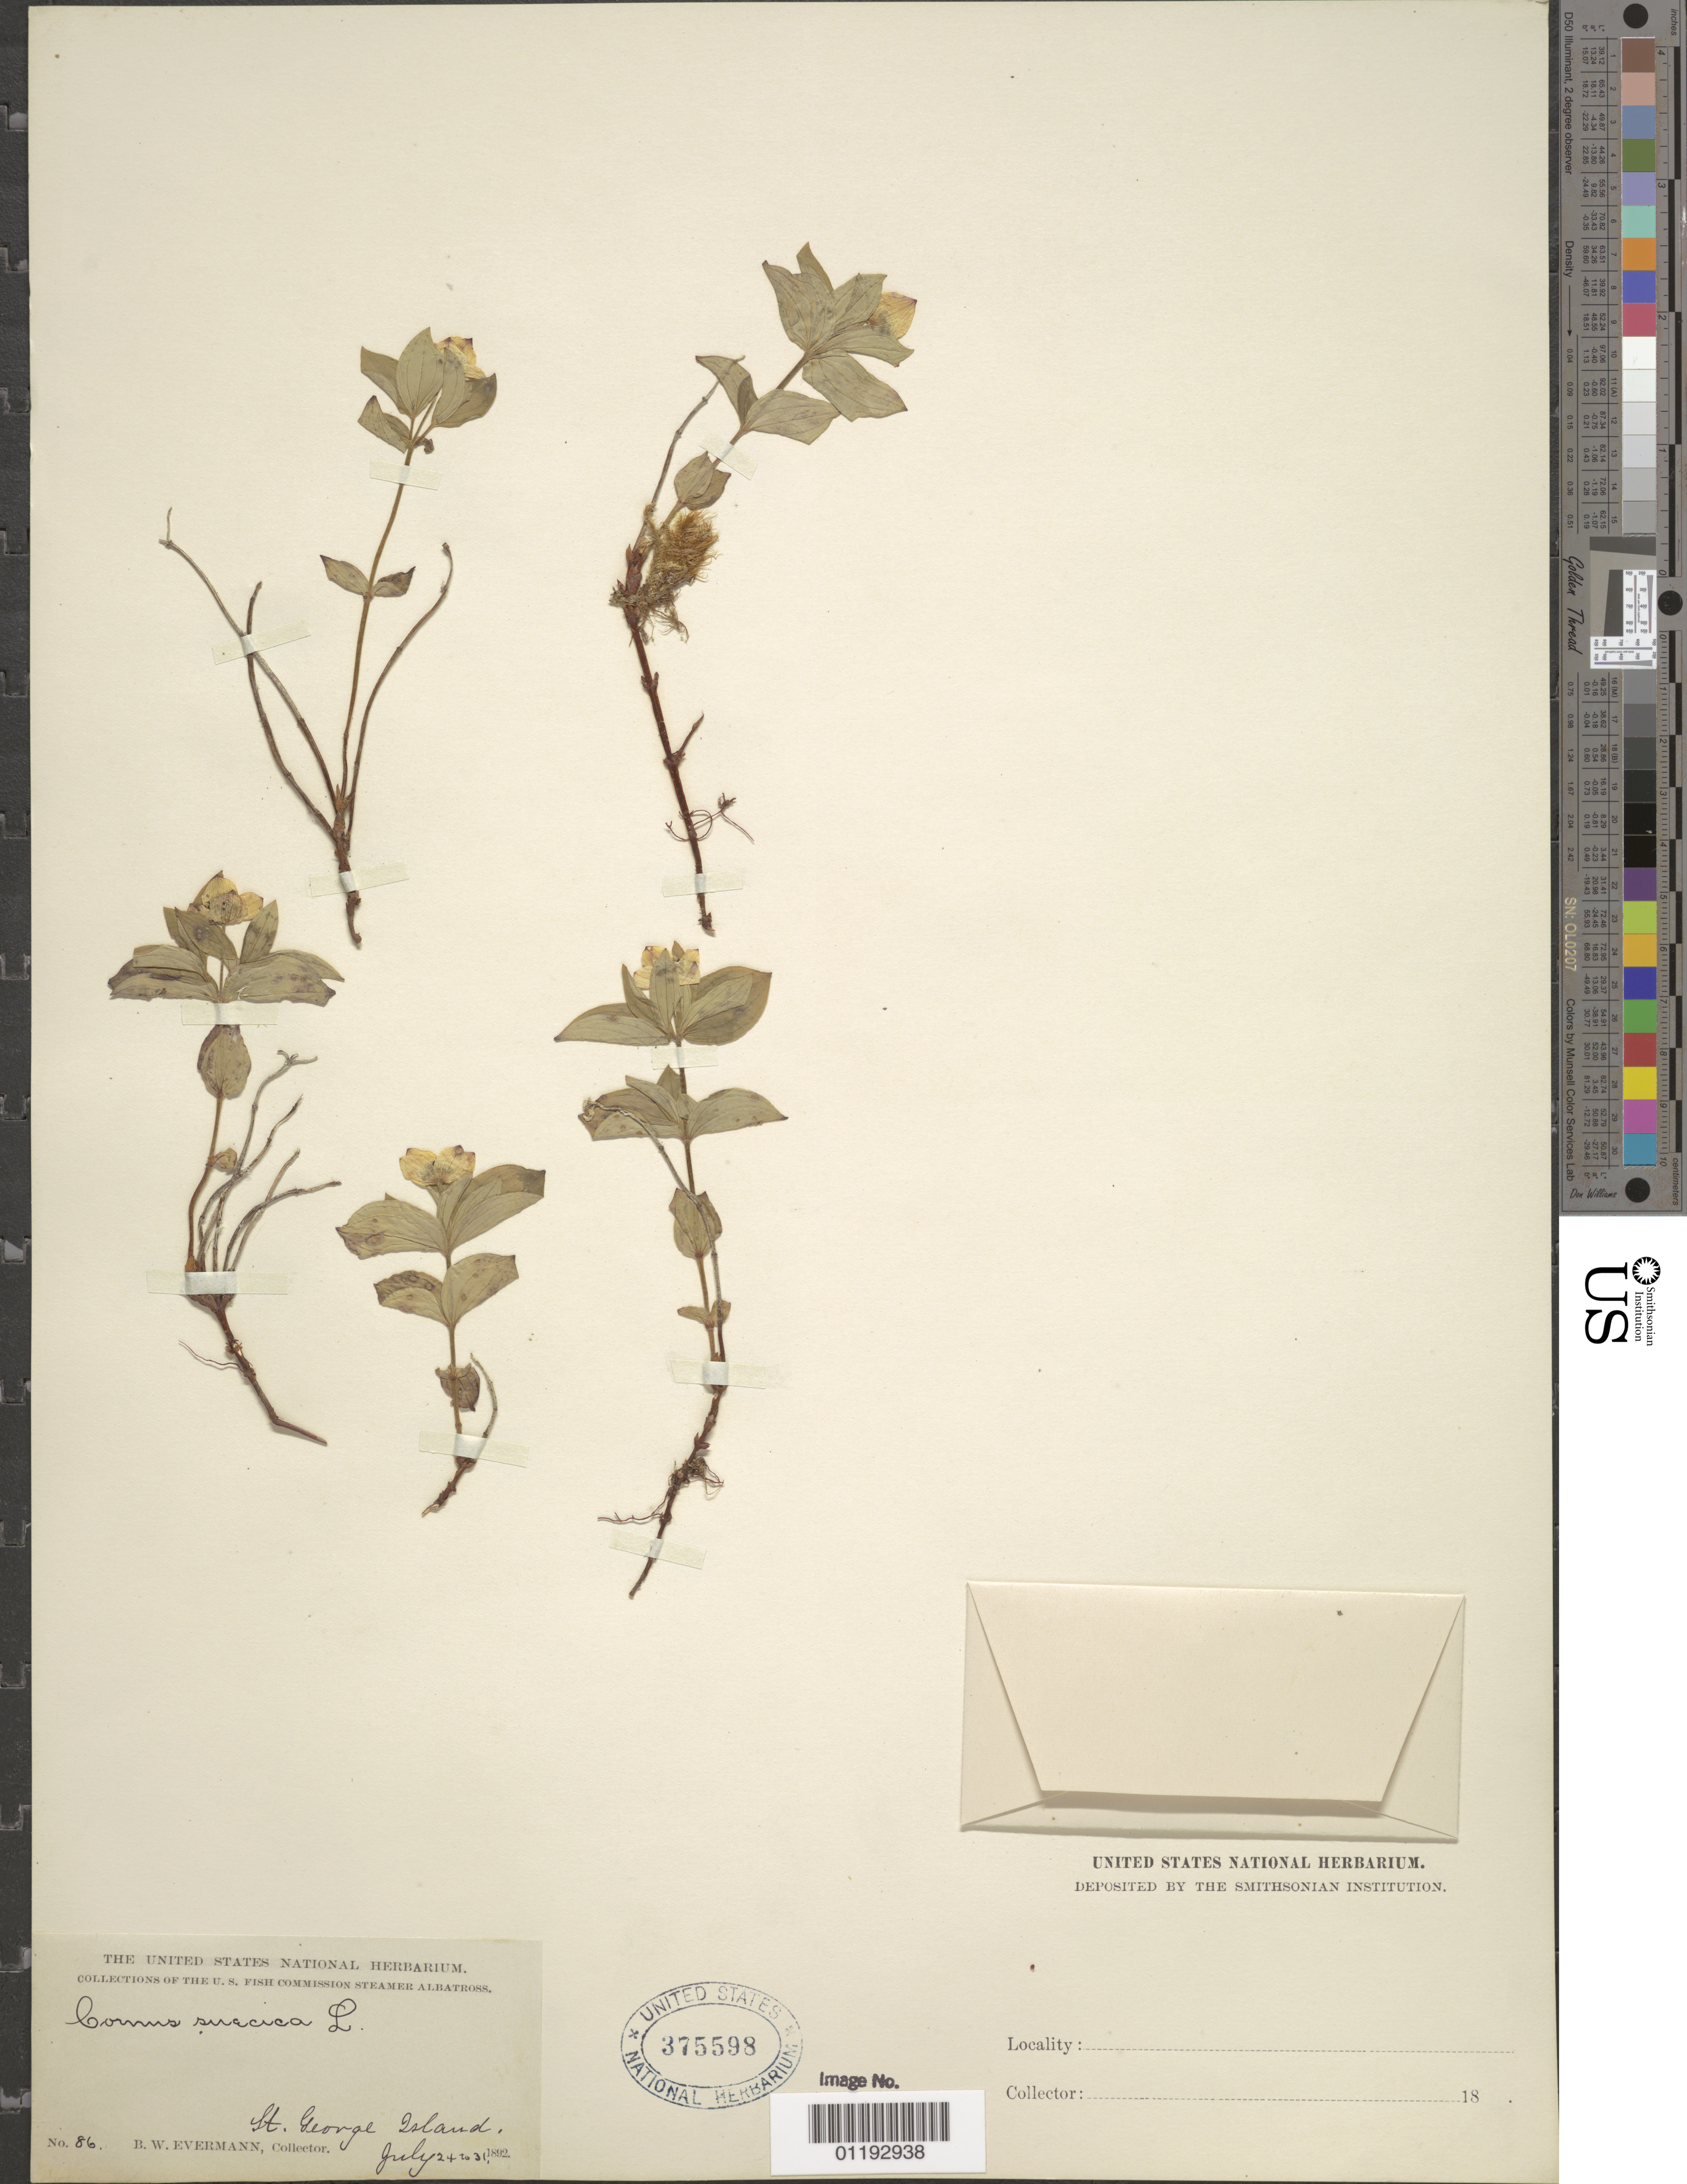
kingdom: Plantae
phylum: Tracheophyta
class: Magnoliopsida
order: Cornales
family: Cornaceae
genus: Cornus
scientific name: Cornus suecica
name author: L.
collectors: B. W. Evermann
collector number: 86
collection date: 1892-07-24/1892-07-31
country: United States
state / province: Alaska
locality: St. George Island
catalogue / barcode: US 375598